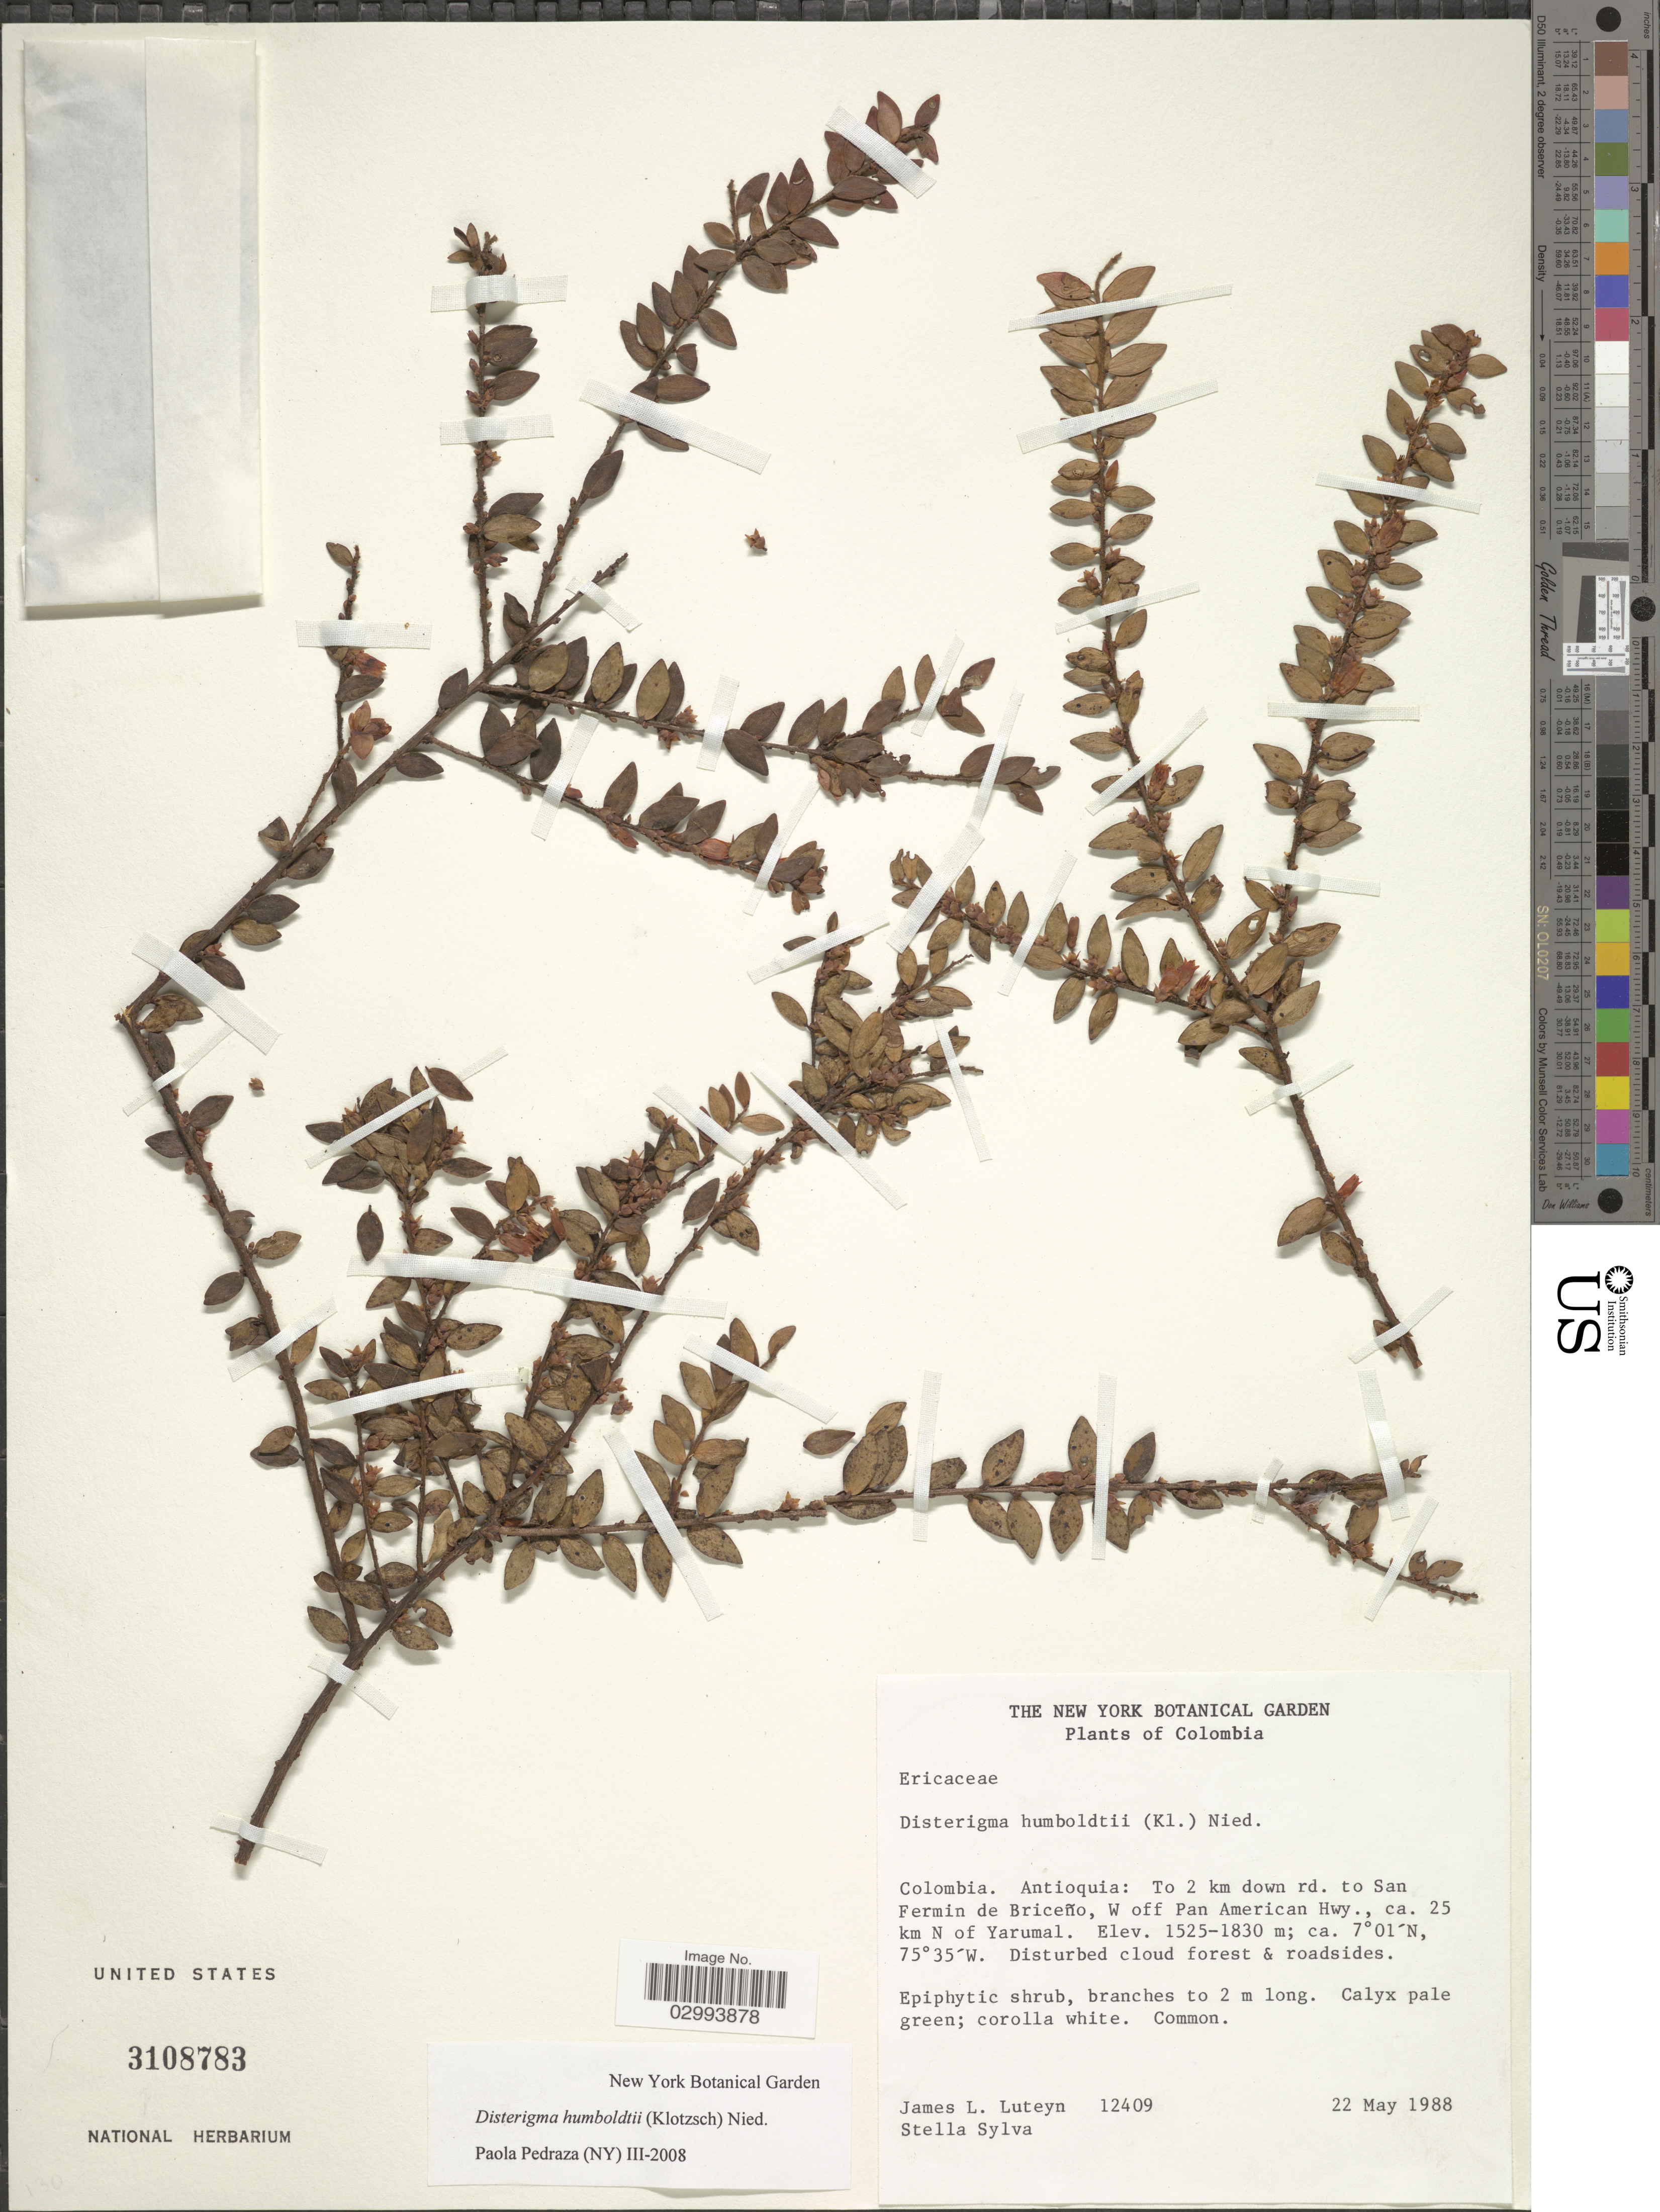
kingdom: Plantae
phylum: Tracheophyta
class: Magnoliopsida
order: Ericales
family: Ericaceae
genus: Disterigma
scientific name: Disterigma humboldtii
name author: (Klotzsch) Nied.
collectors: J. L. Luteyn & S. Sylva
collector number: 12409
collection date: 1988-05-22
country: Colombia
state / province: Antioquia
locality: To 2 km down rd. to San Fermin de Briceño, W off Pan American Hwy., ca. 25 km N of Yarumal.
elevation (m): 1525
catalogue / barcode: US 3108783